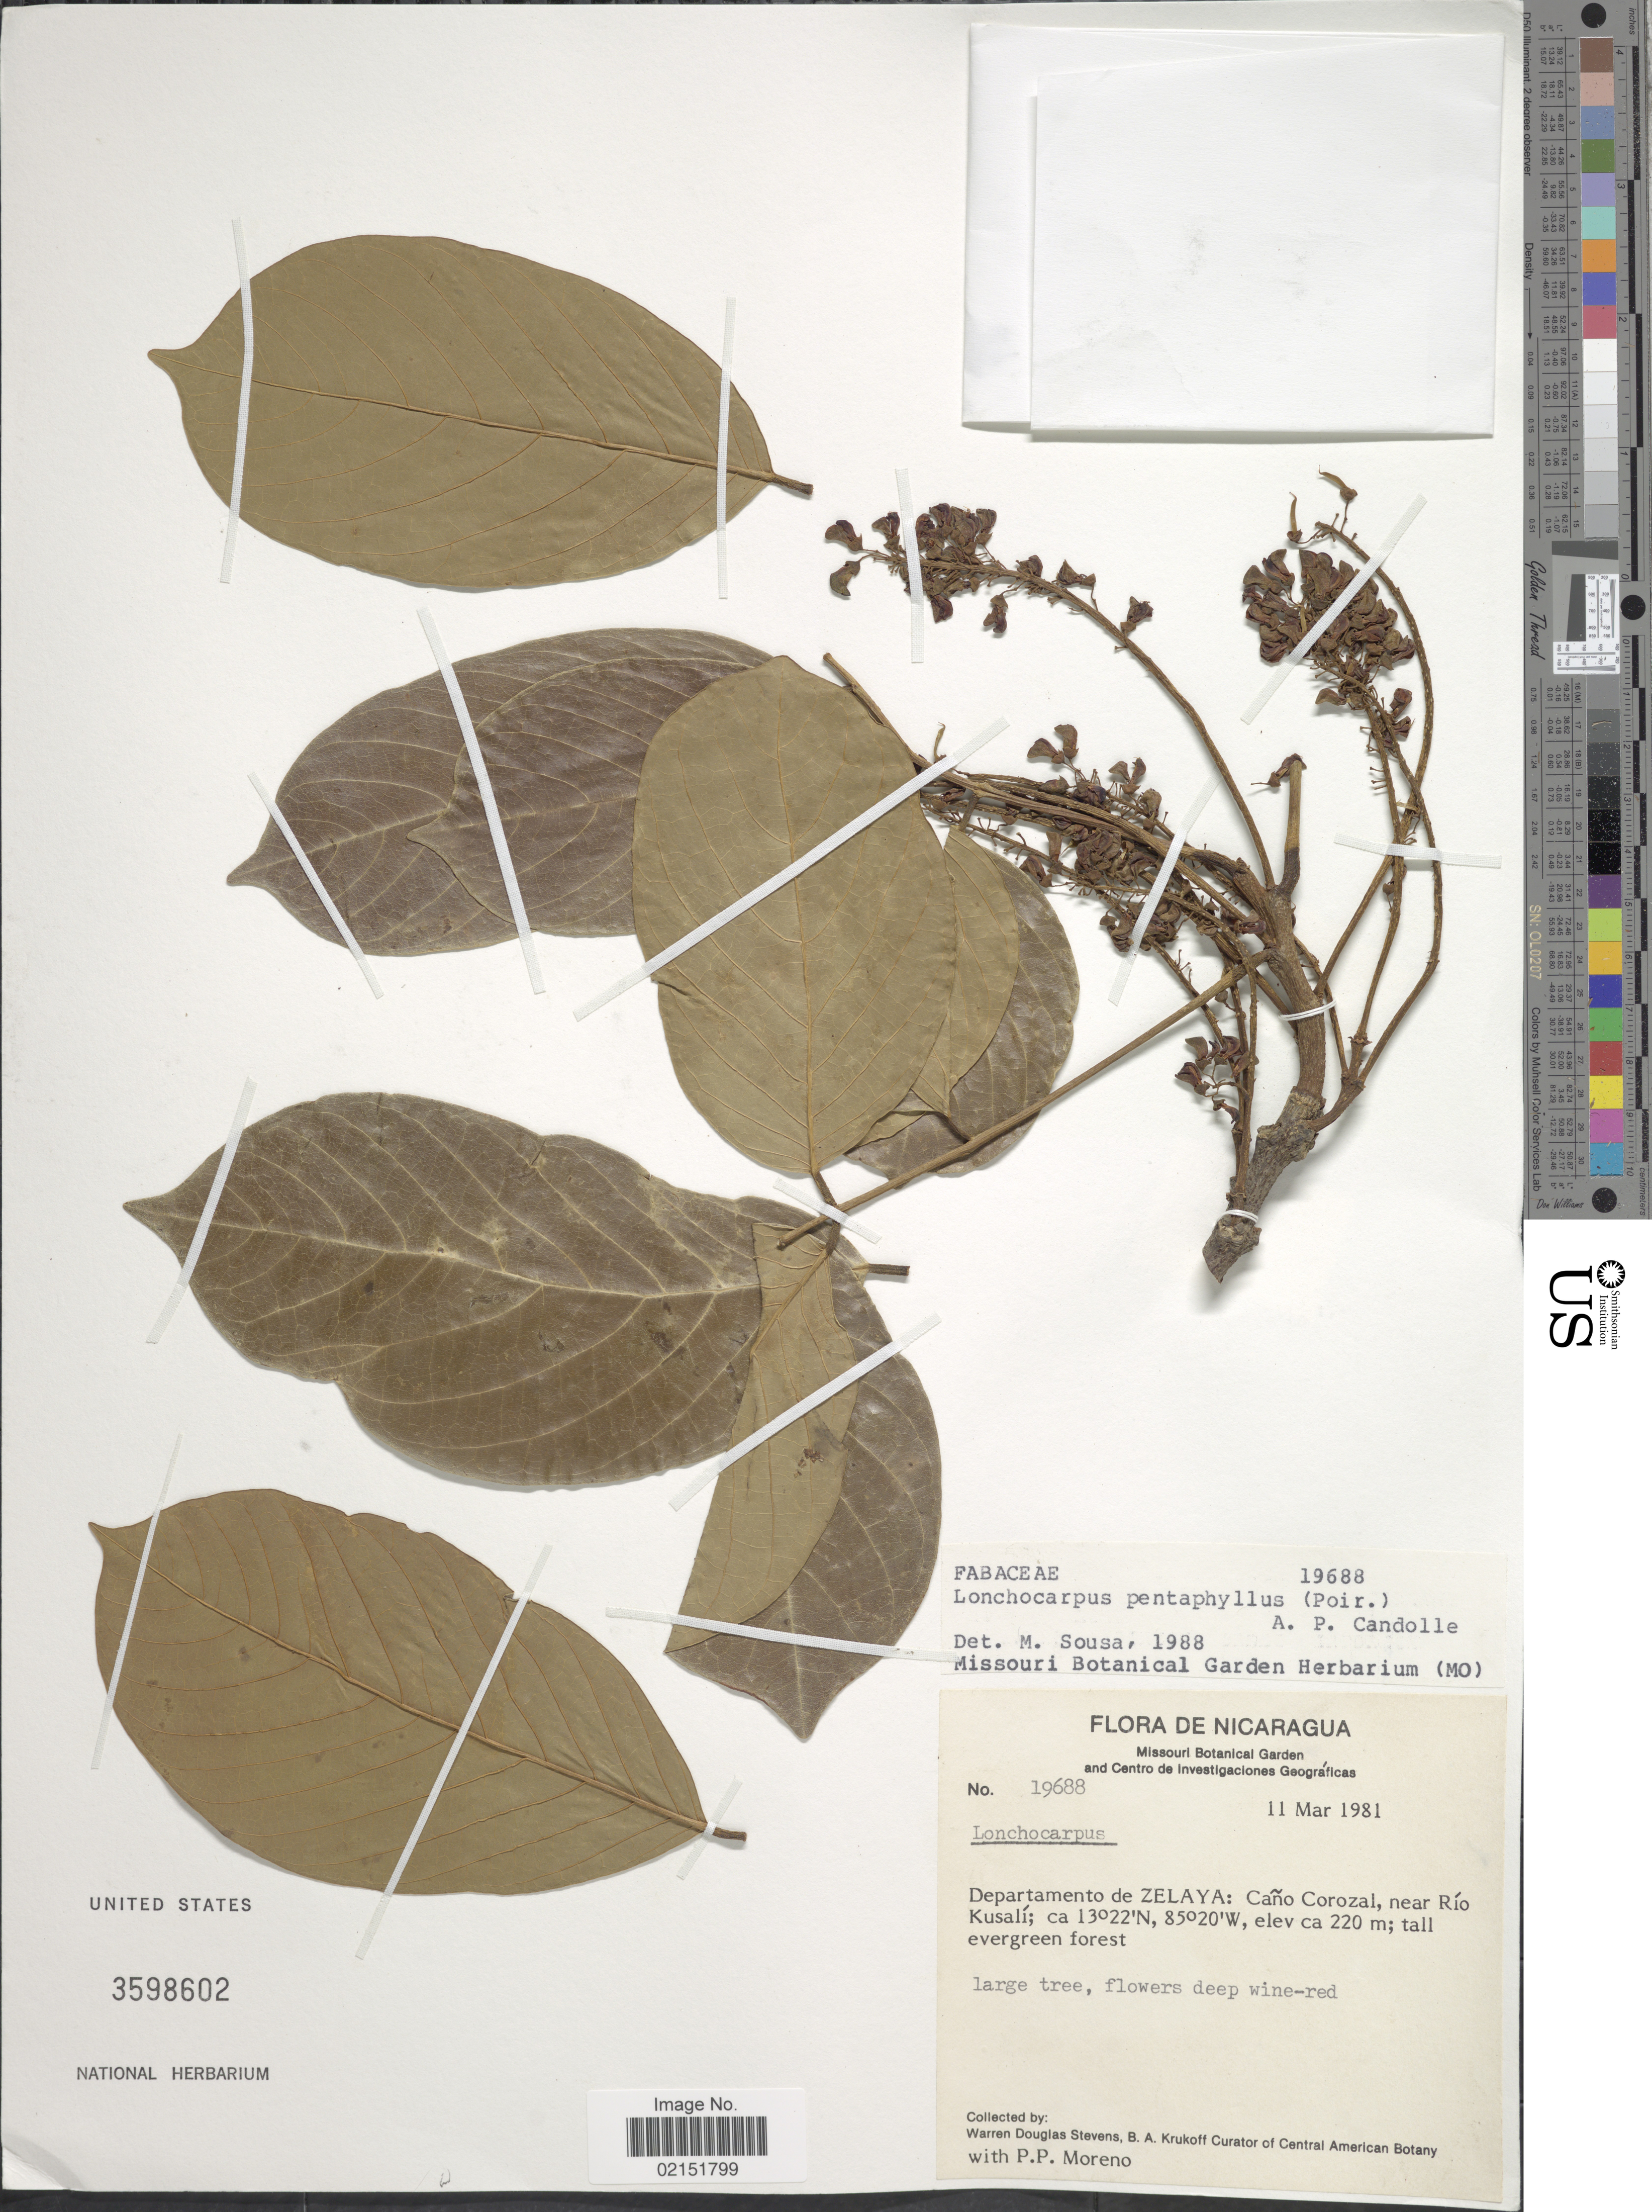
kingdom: Plantae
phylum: Tracheophyta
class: Magnoliopsida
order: Fabales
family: Fabaceae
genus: Lonchocarpus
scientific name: Lonchocarpus pentaphyllus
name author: (Poir.) DC.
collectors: W. D. Stevens, B. A. Krukoff & P. Moreno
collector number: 19688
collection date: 1981-03-11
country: Nicaragua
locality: Cano Corozal, near Rio Kusali, evergreen forest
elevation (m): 220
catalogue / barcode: US 3598602